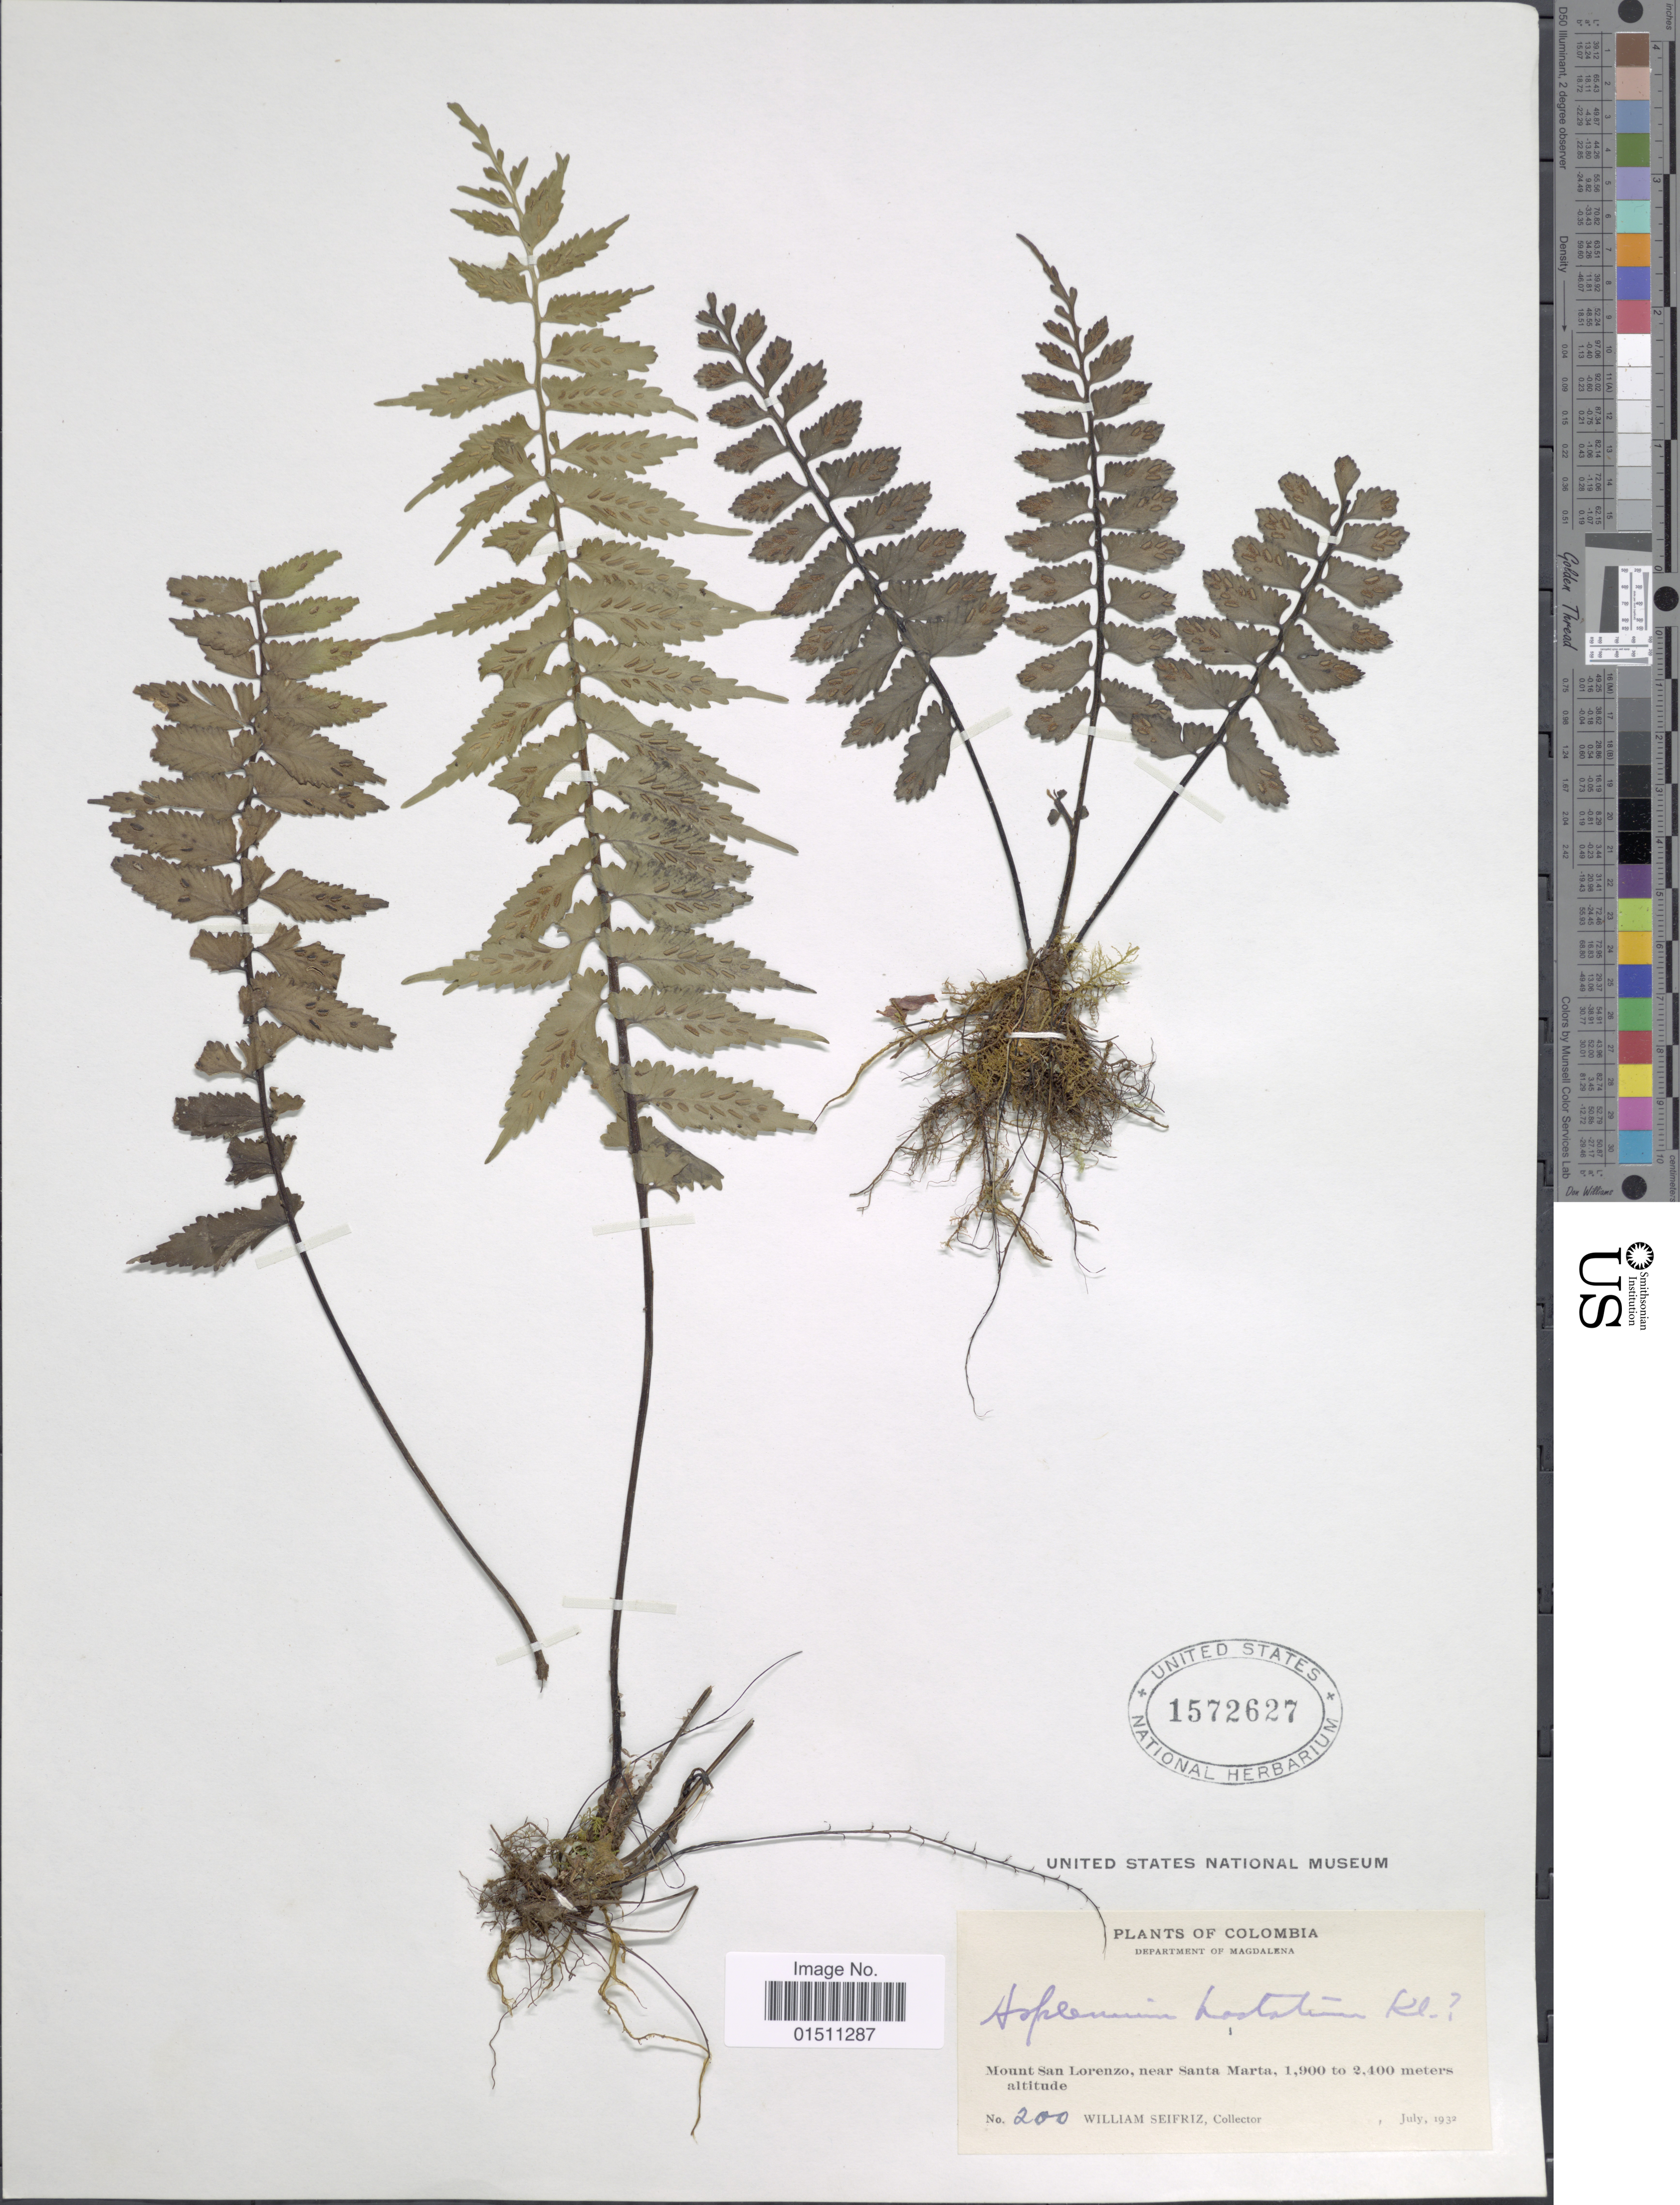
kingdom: Plantae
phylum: Tracheophyta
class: Polypodiopsida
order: Polypodiales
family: Aspleniaceae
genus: Asplenium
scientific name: Asplenium hastatum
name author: Klotzsch ex Kunze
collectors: W. Seifriz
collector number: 200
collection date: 1932-07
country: Colombia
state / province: Magdalena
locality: Colombia, Department of Magdalena, Mount San Lorenzo, near Santa Marta.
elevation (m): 1900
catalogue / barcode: US 1572627